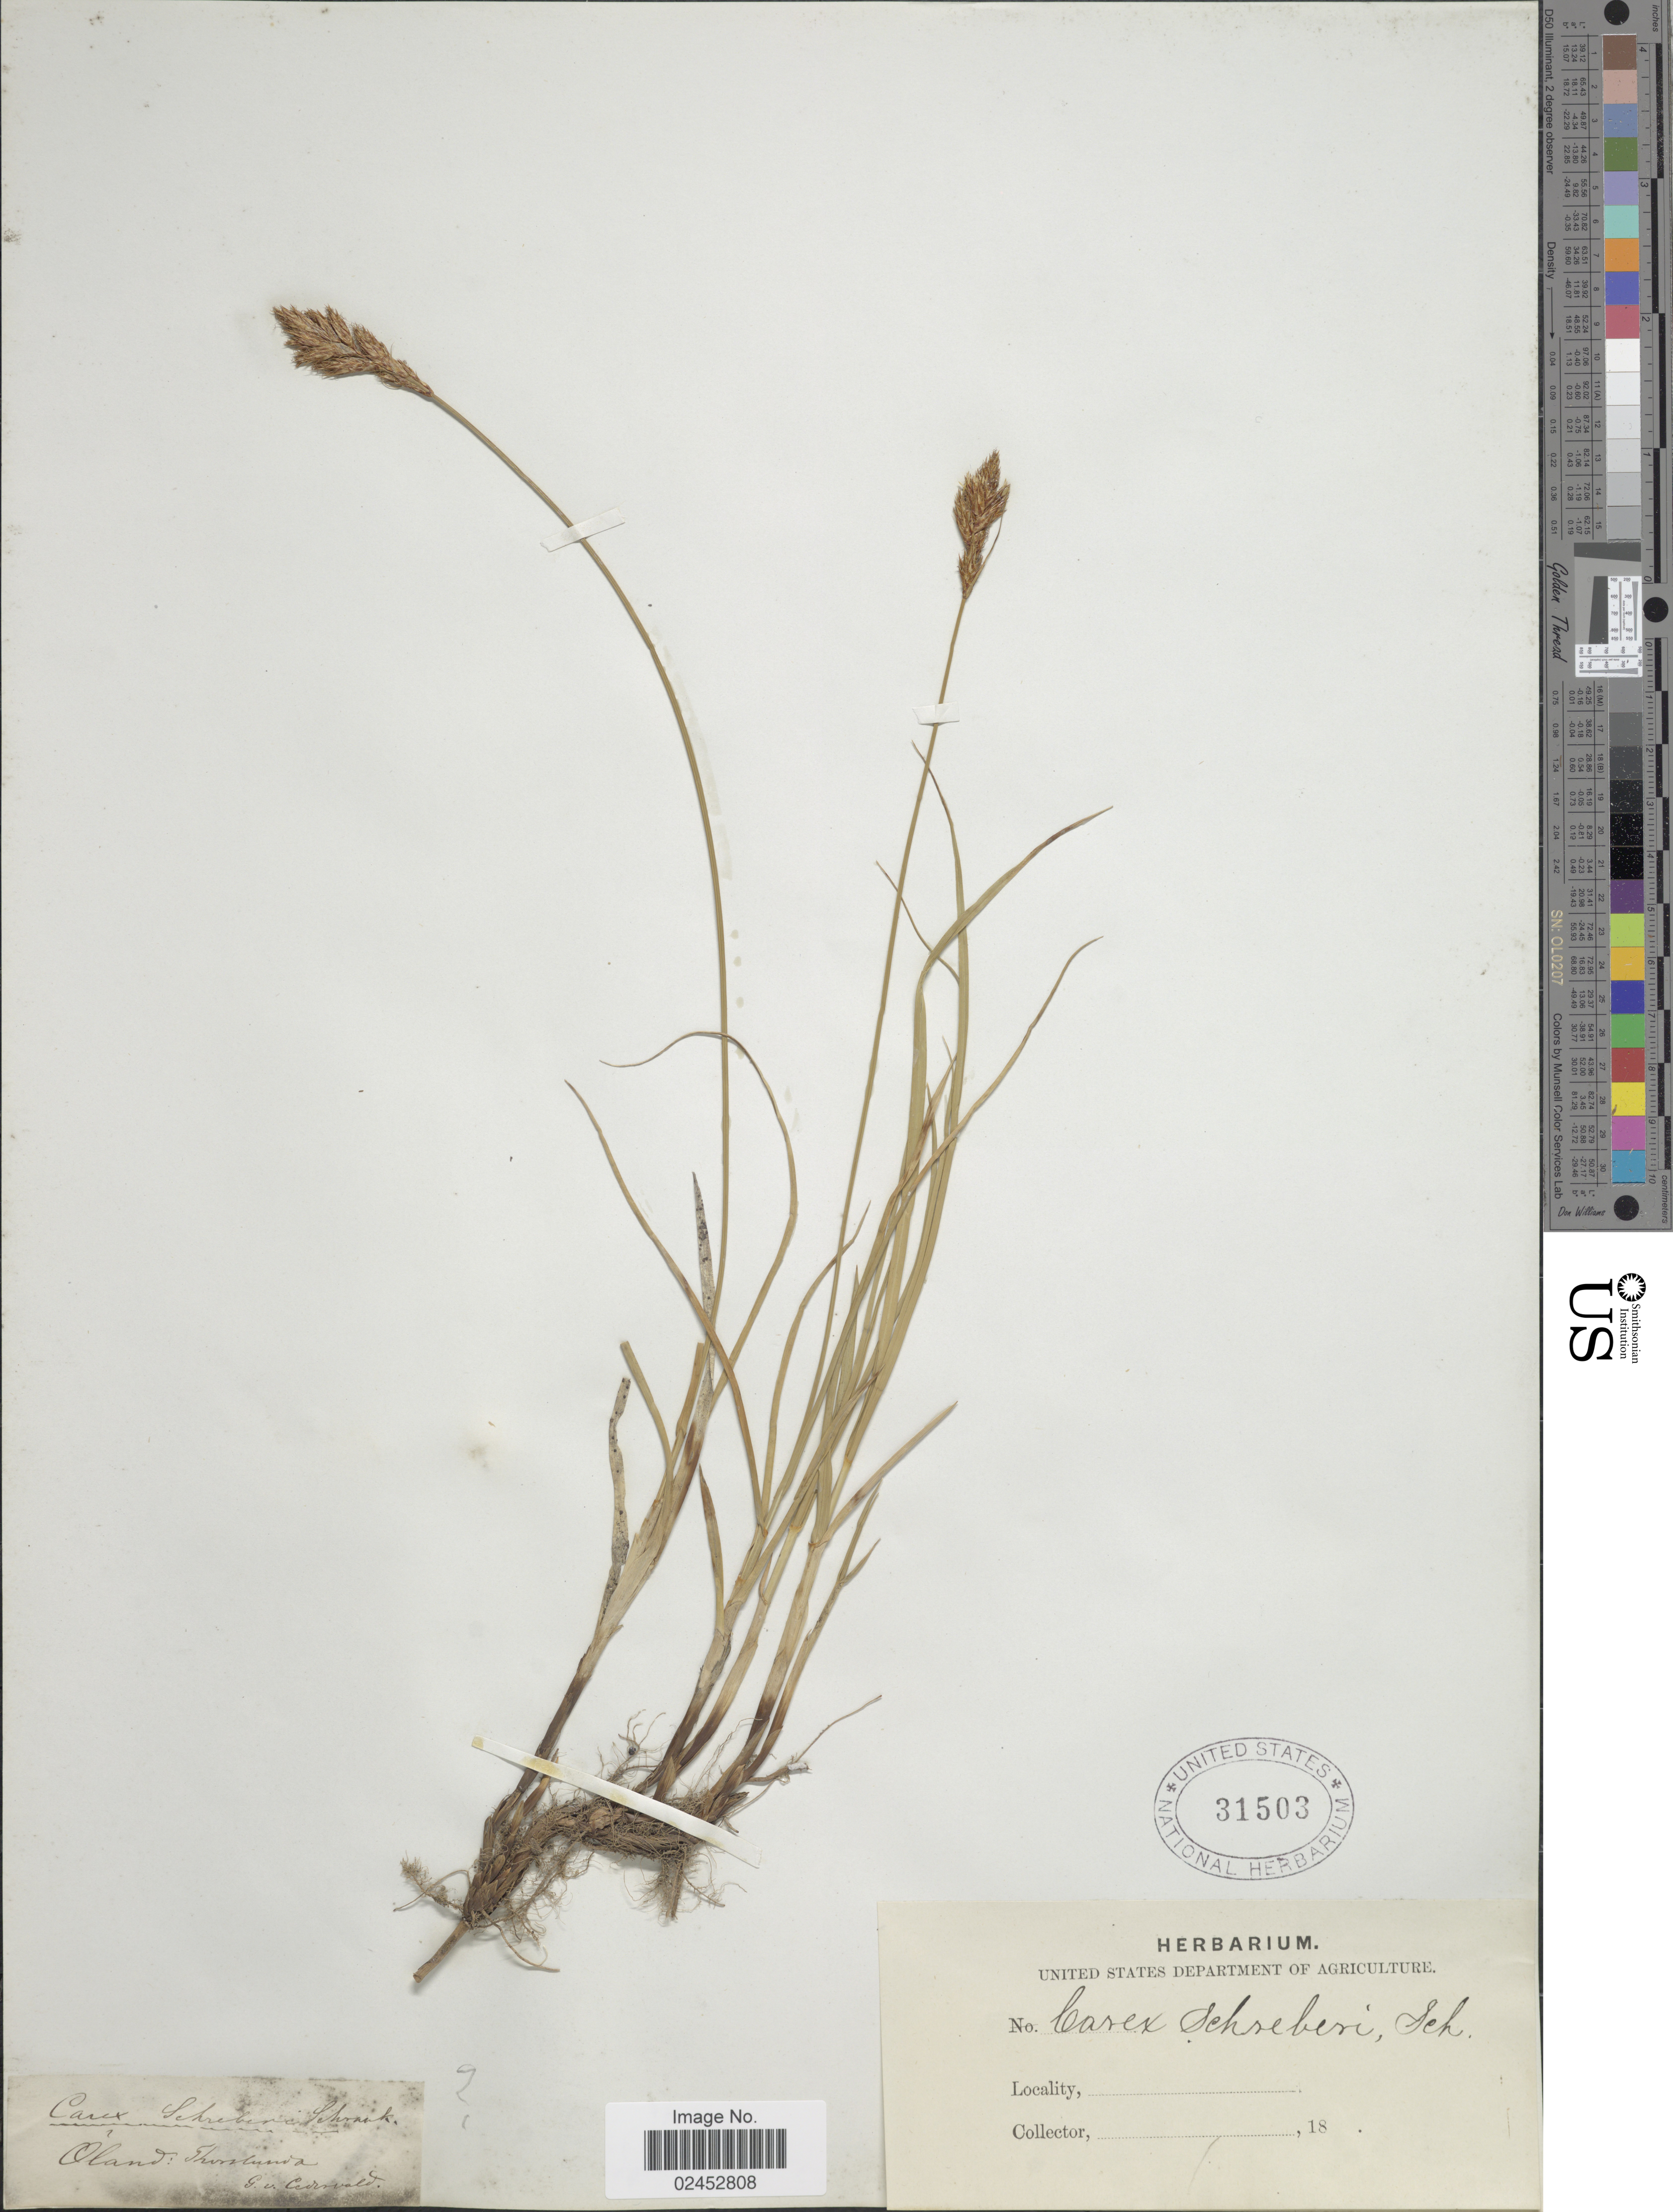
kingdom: Plantae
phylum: Tracheophyta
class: Liliopsida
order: Poales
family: Cyperaceae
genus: Carex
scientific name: Carex praecox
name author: Schreb.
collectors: G. Cederwald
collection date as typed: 18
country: Sweden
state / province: Kalmar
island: Oland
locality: Oland: Thorslunda [ = Torslunda].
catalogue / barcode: US 31503